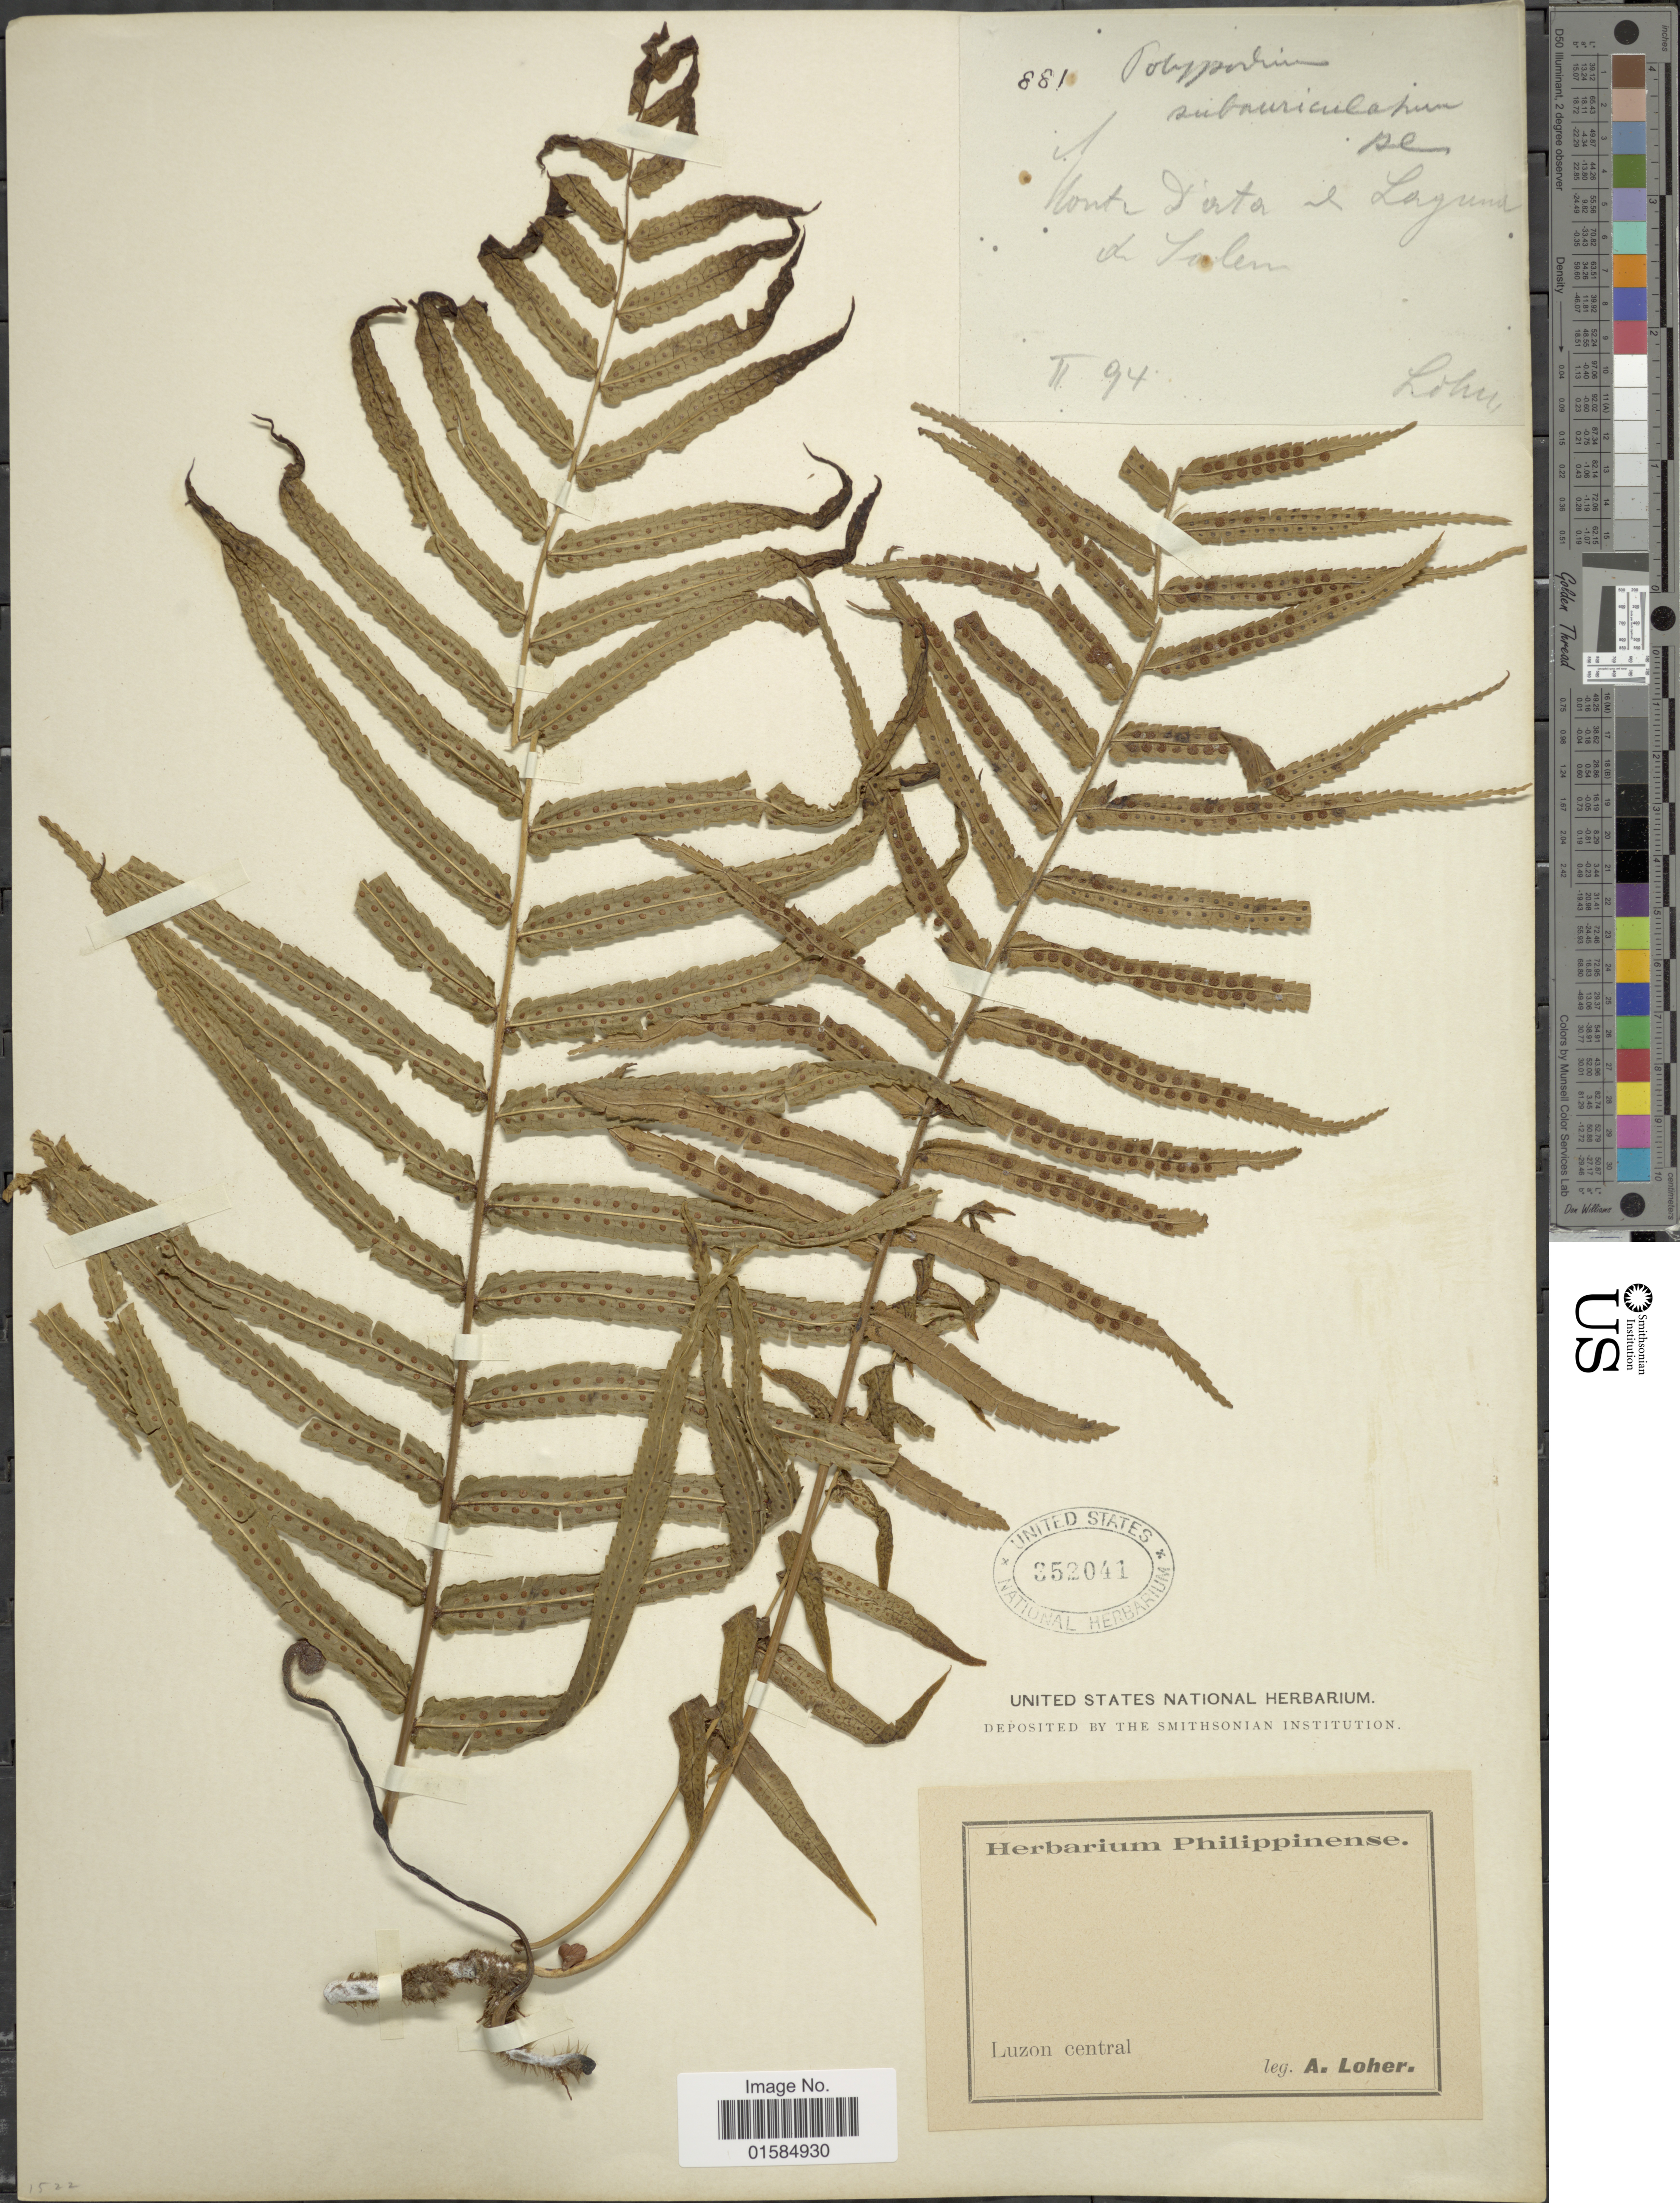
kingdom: Plantae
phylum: Tracheophyta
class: Polypodiopsida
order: Polypodiales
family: Polypodiaceae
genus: Goniophlebium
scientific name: Goniophlebium subauriculatum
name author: (Blume) C. Presl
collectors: A. Loher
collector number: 881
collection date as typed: Transcribed d/m/y: /2/94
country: Philippines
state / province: Central Luzon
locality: Luzon Central, Monte Data in Laguna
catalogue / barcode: US 352041